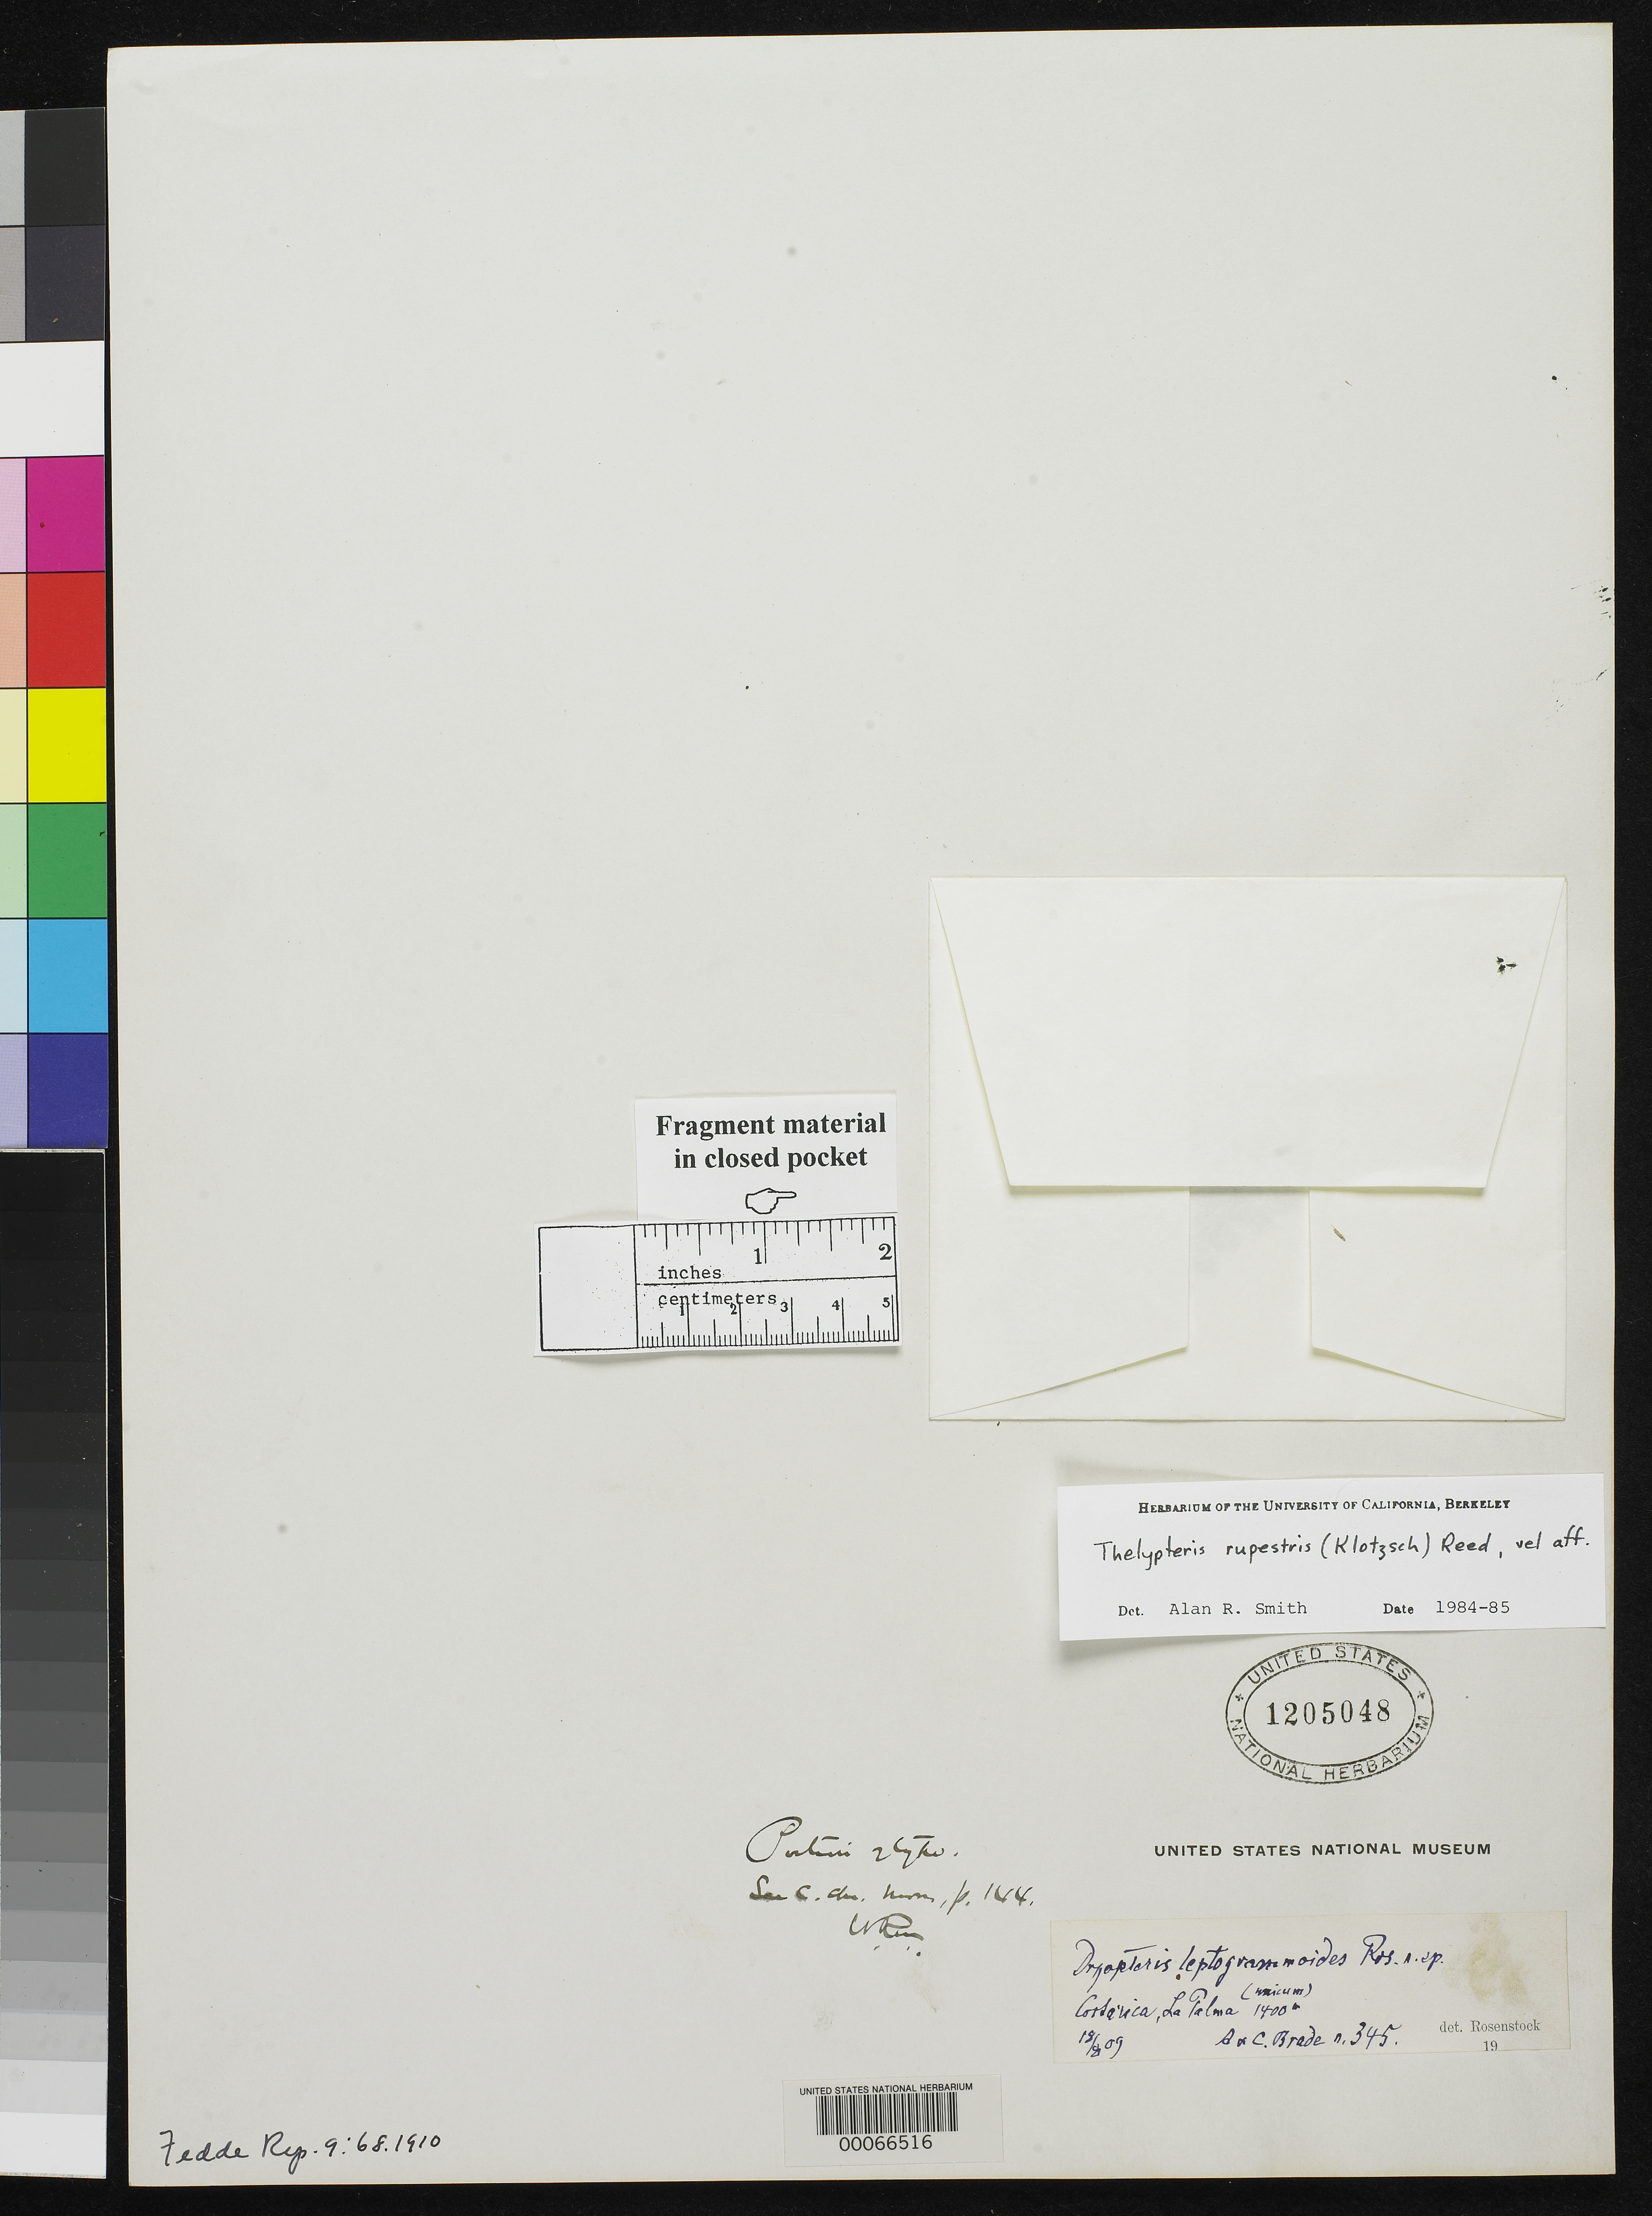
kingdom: Plantae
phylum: Tracheophyta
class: Polypodiopsida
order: Polypodiales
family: Dryopteridaceae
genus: Dryopteris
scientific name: Dryopteris leptogrammoides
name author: Rosenst.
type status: Isotype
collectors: A. Brade & A. C. Brade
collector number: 345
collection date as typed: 18 Aug 1909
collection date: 1909-08-18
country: Costa Rica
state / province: San José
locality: La Palma.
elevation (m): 1400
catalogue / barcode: US 1205048